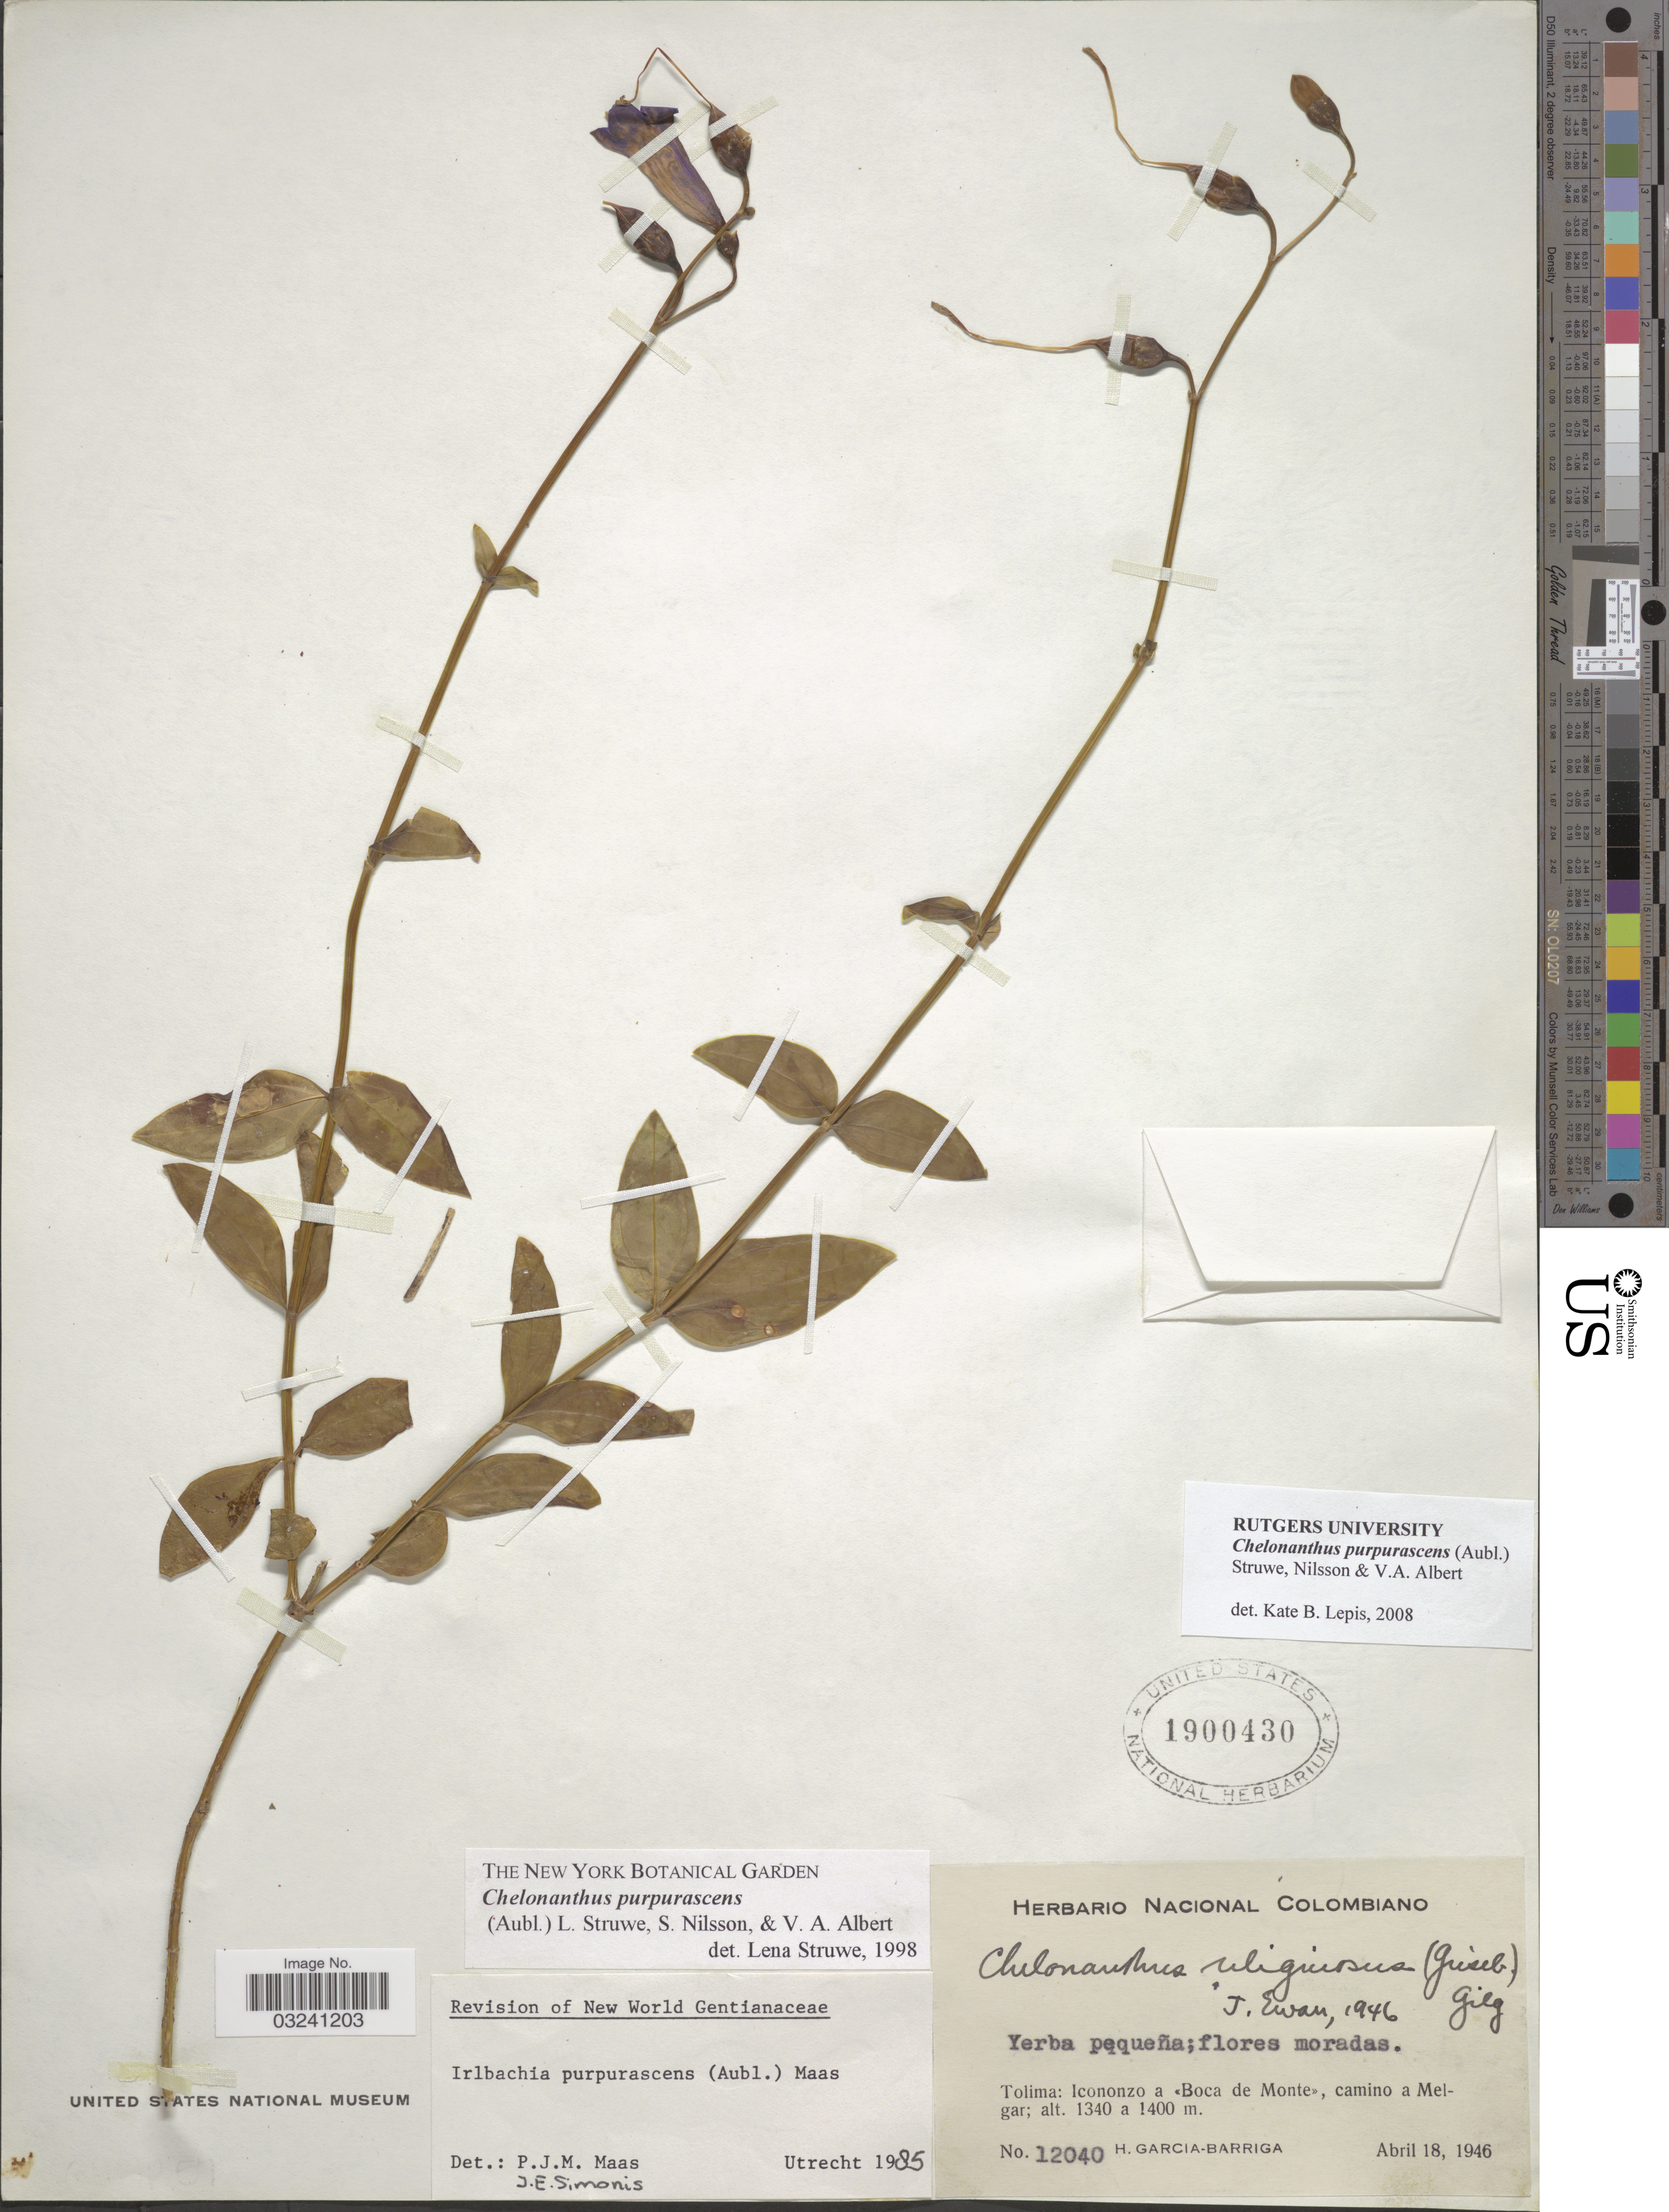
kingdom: Plantae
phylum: Tracheophyta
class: Magnoliopsida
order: Gentianales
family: Gentianaceae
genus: Chelonanthus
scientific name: Chelonanthus purpurascens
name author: (Aubl.) Struwe et al.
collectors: H. García Barriga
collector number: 12040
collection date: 1946-04-18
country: Colombia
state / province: Tolima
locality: Icononzo a <<Boca de Monte>>, camino a Melgar.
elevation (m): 1340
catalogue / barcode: US 1900430